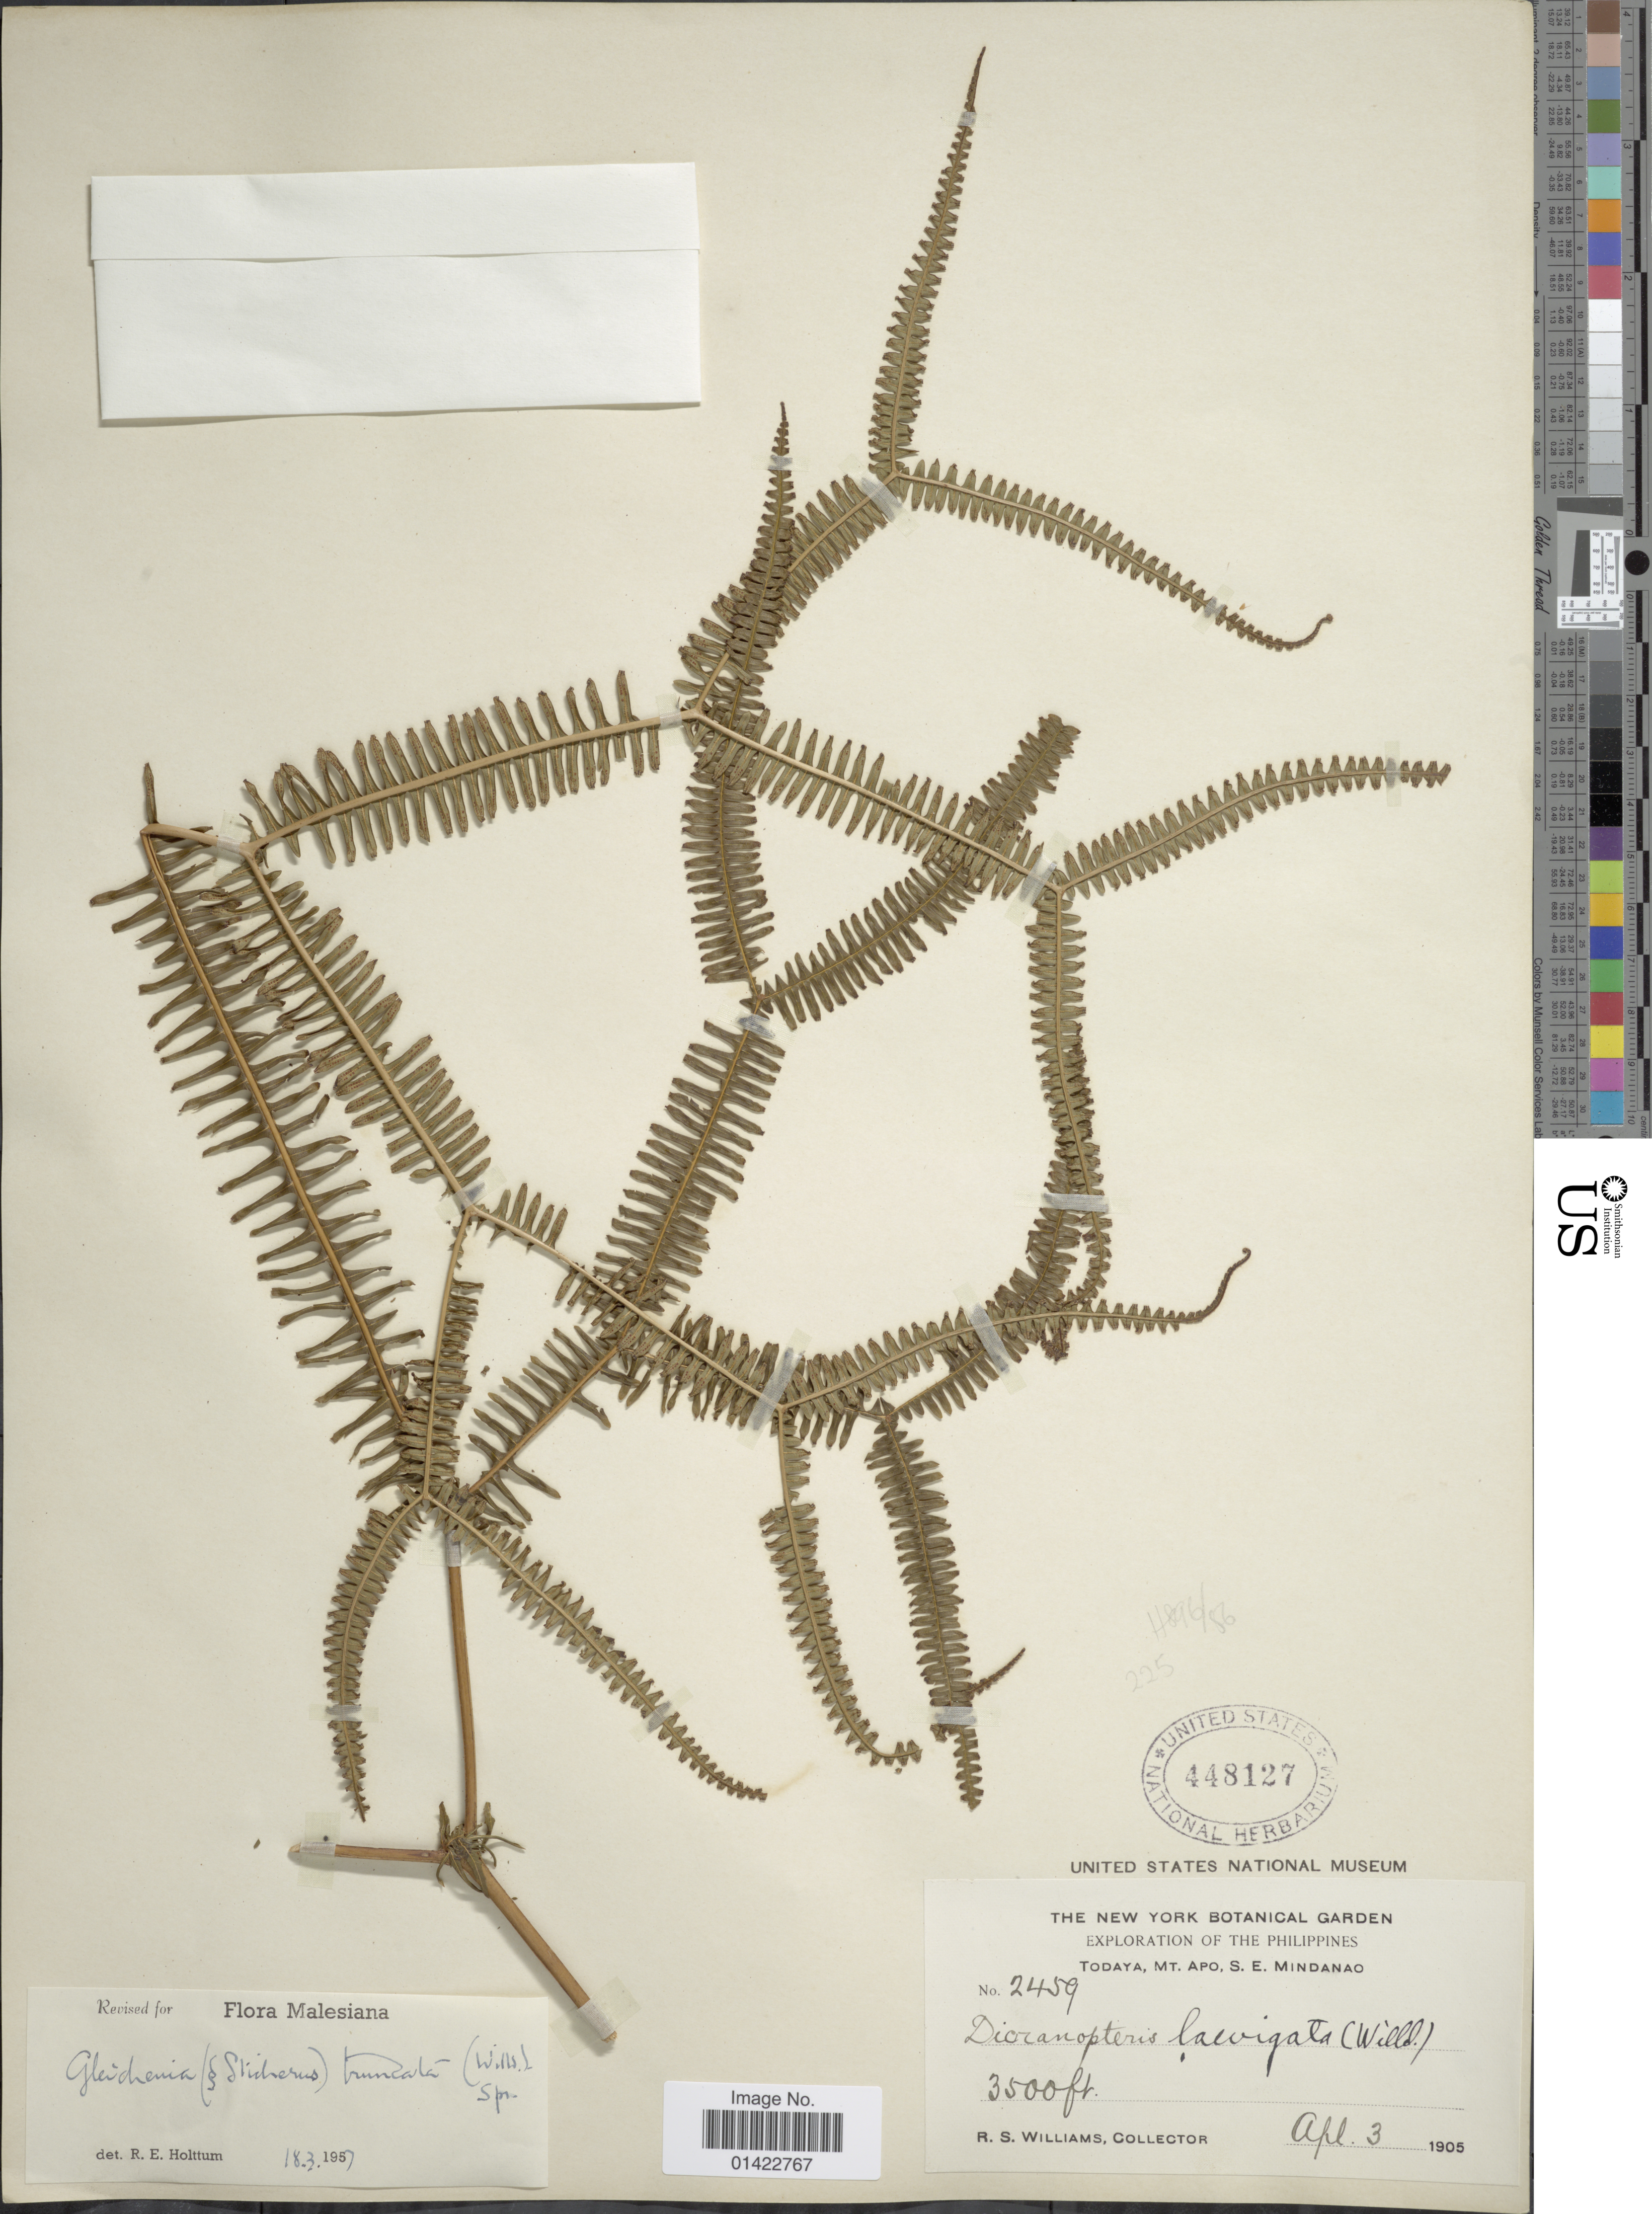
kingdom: Plantae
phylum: Tracheophyta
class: Polypodiopsida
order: Gleicheniales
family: Gleicheniaceae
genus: Sticherus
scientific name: Sticherus truncatus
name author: (Willd.) Nakai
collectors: R. S. Williams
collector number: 2459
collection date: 1905-04-03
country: Philippines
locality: Todaya,Mt. Apo, S. E. Mindanao.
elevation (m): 1067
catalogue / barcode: US 448127